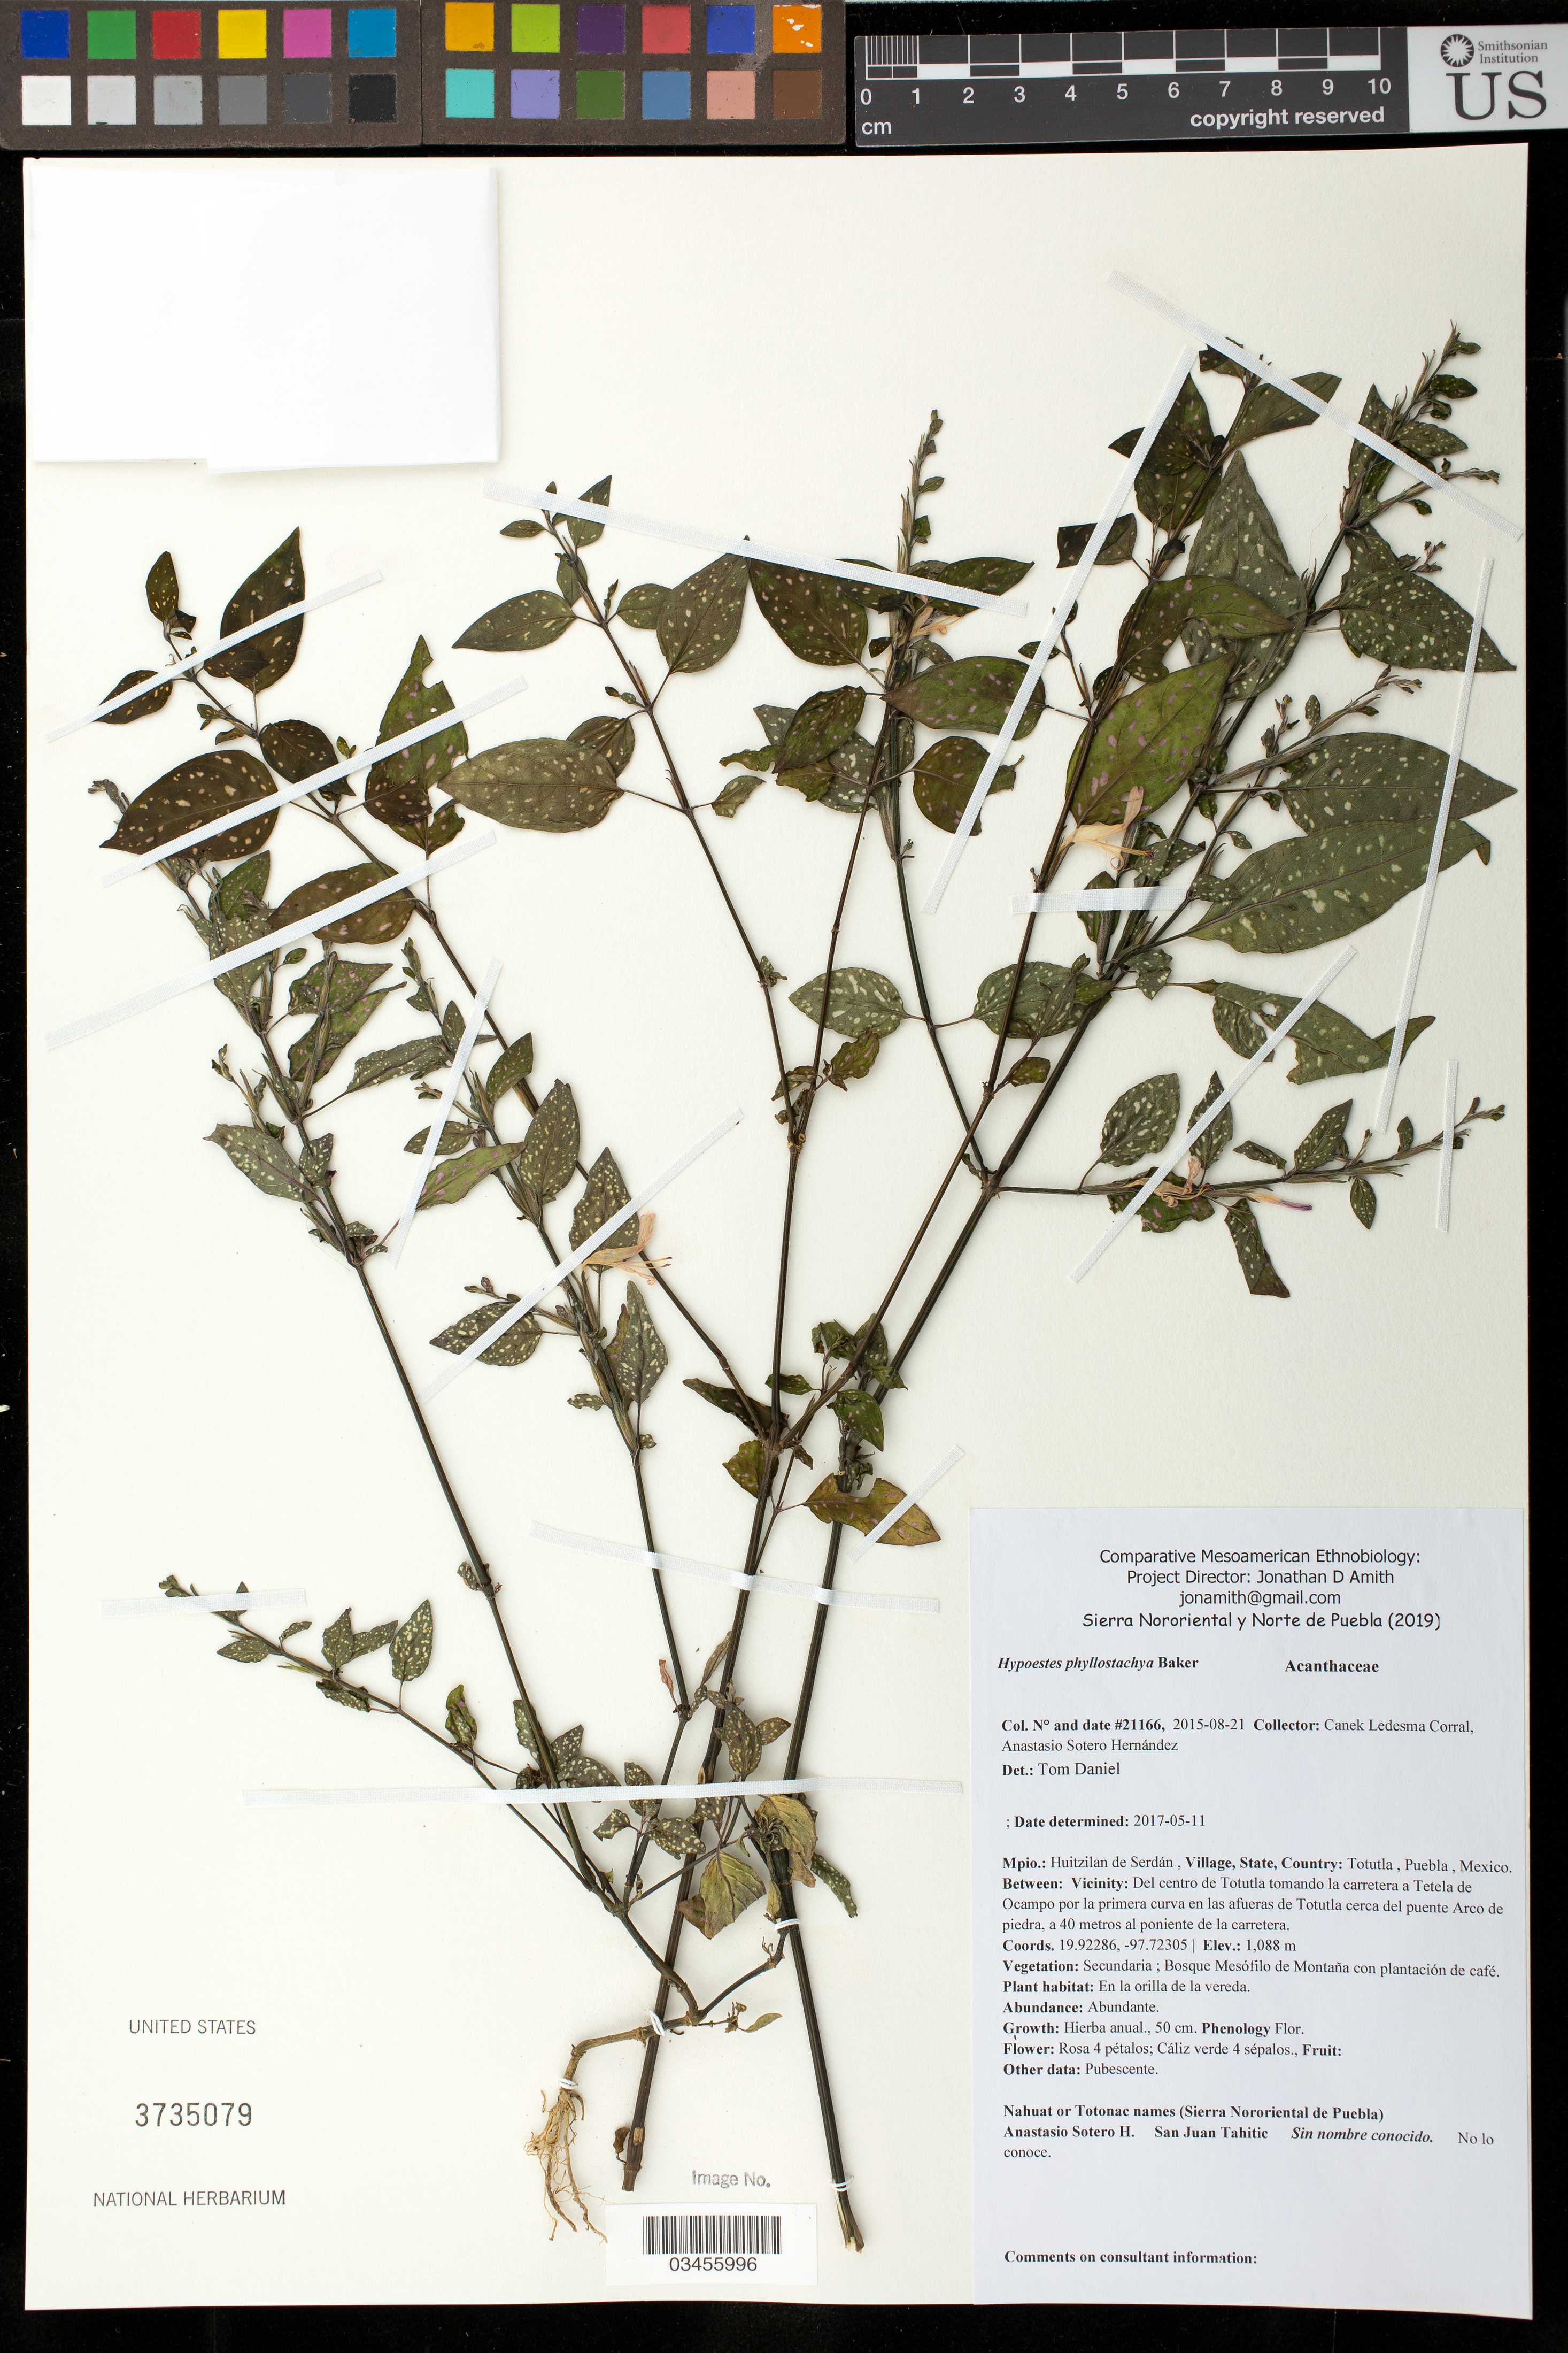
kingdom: Plantae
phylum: Tracheophyta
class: Magnoliopsida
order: Lamiales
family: Acanthaceae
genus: Hypoestes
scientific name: Hypoestes phyllostachya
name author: Baker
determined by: Daniel, T.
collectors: Canek Ledesma C. & A. Sotero H.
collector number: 21166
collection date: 2015-08-21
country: México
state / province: Puebla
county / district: Huitzilan de Serdán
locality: PUEBLO: Totutla; LOCALIDAD EXACTA: Del centro de Totutla tomando la carretera a Tetela de Ocampo por la primera curva en las afueras de Totutla cerca del puente Arco de piedra, a 40 metros al poniente de la carretera.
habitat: Bosque mesófilo de montaña con plantación de café | En la orilla de la vereda.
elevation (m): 1088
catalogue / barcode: US 3735079